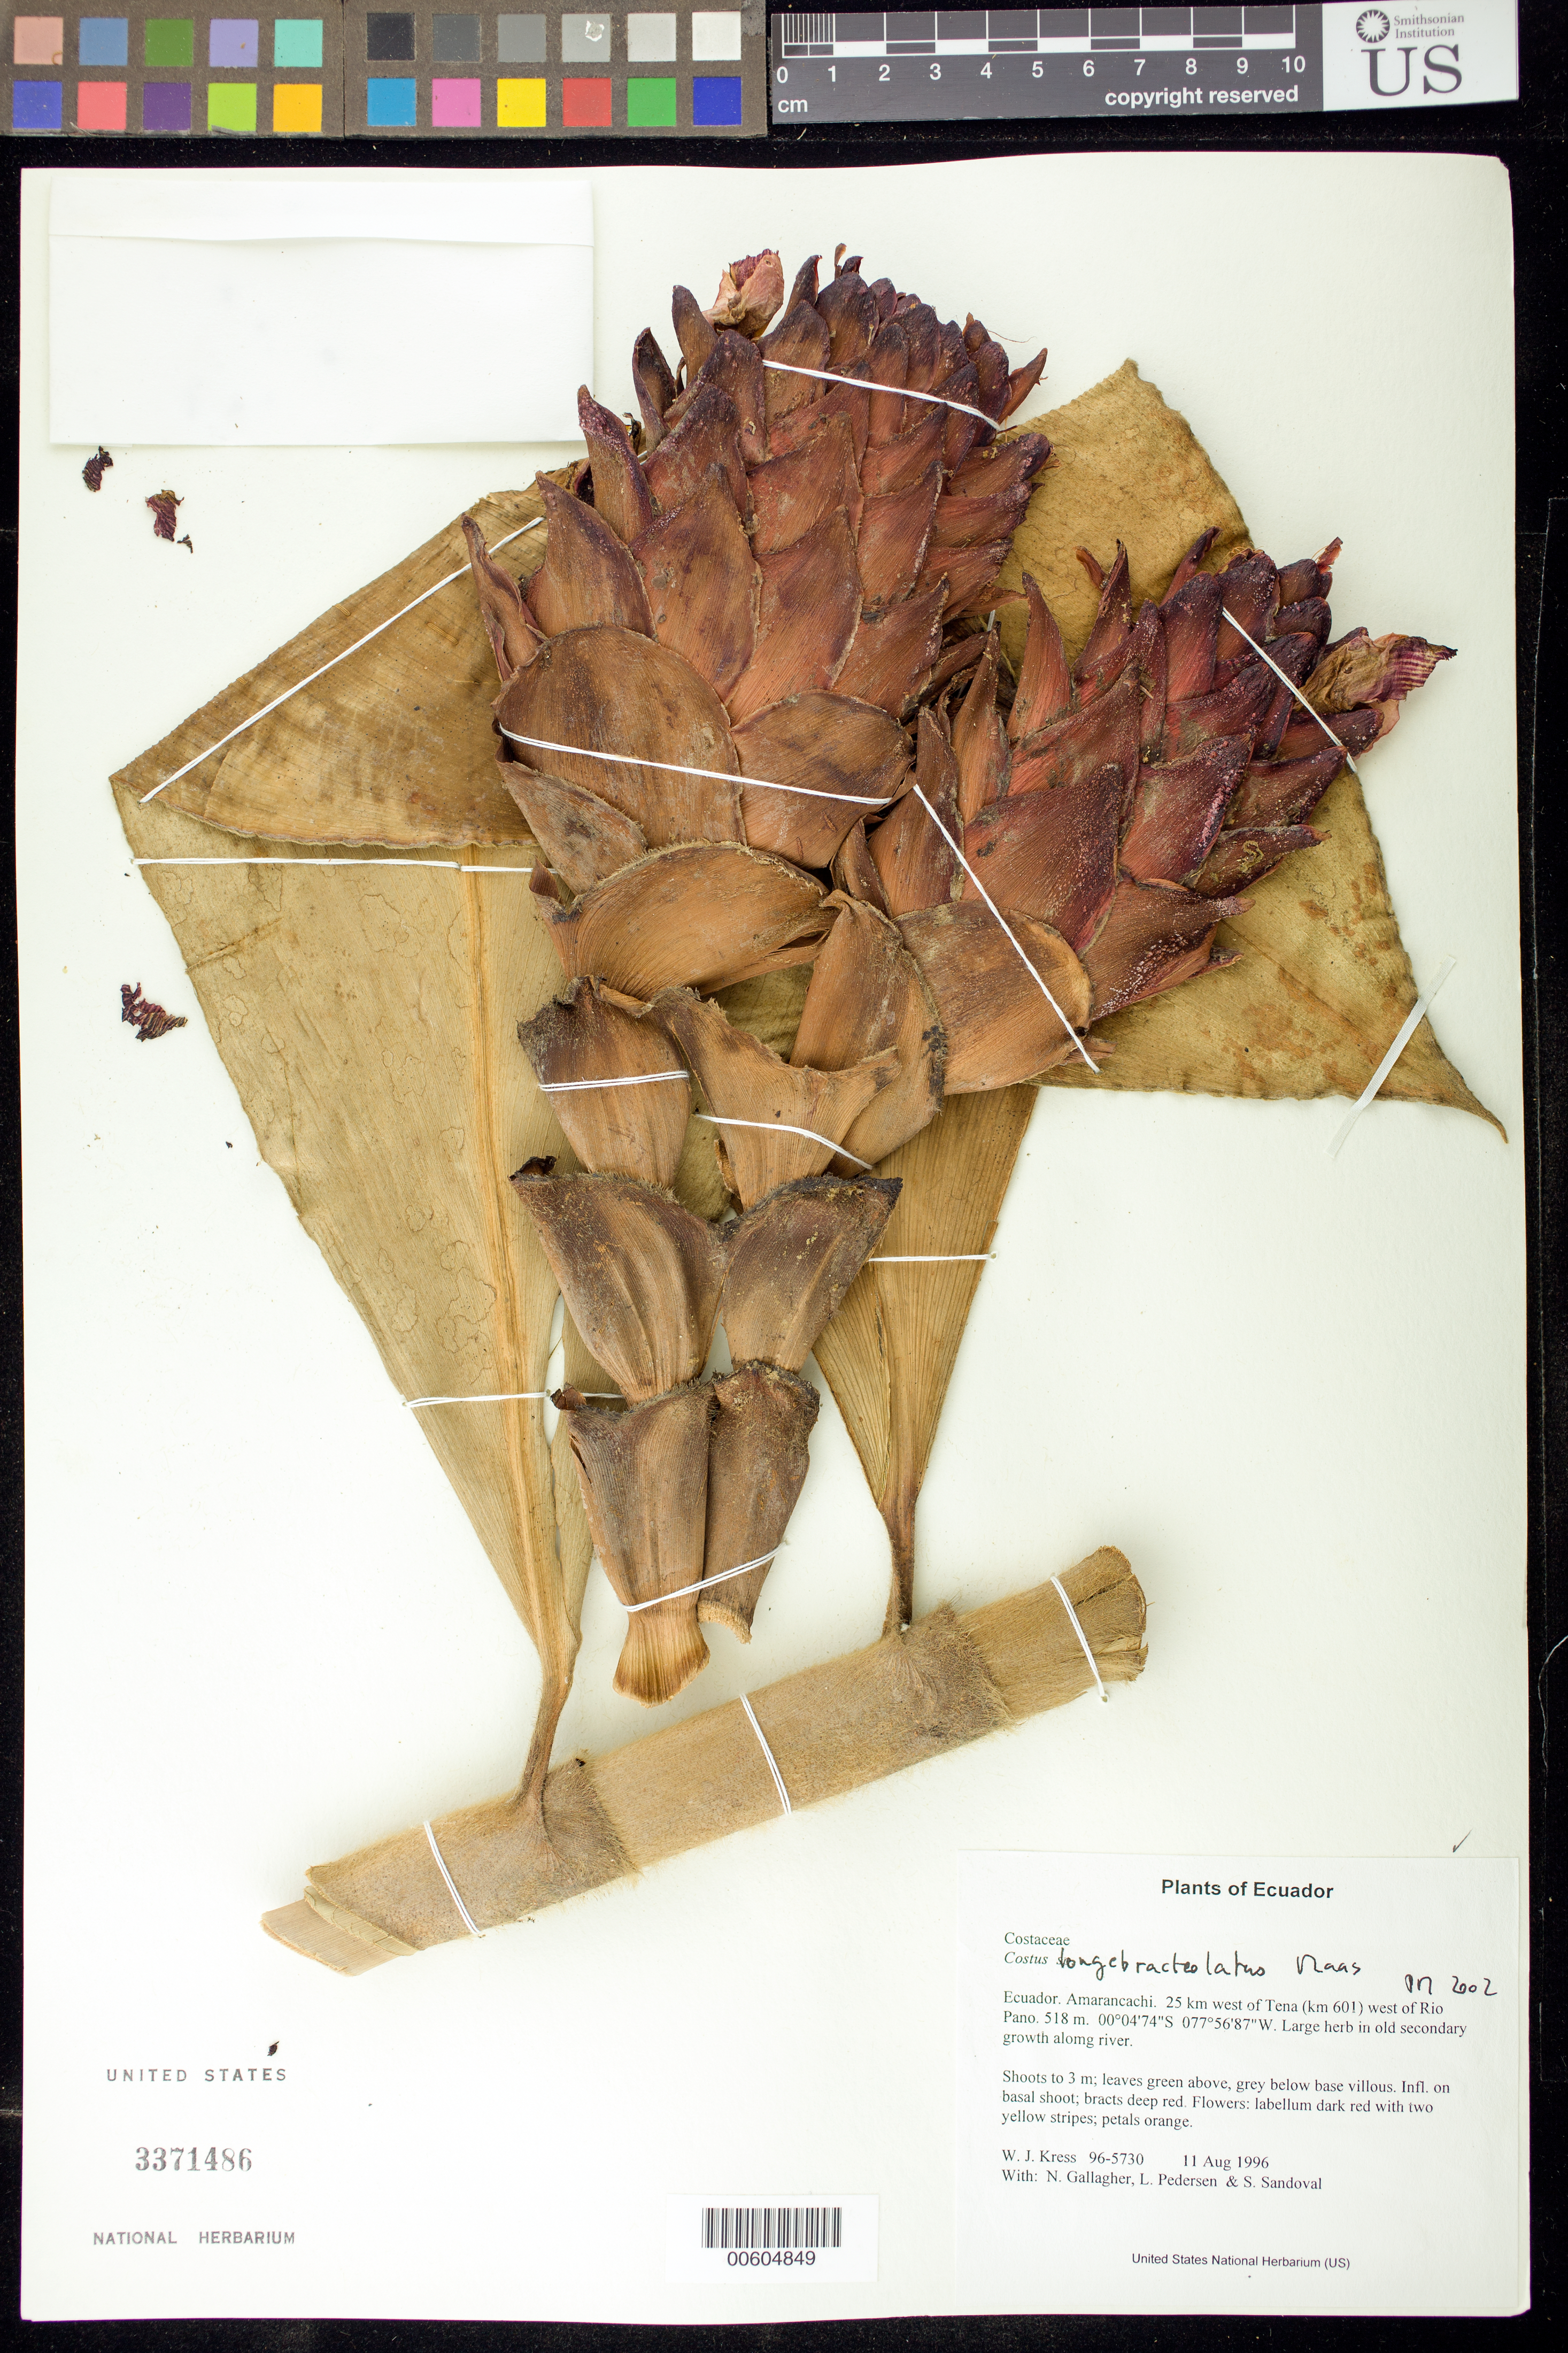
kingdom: Plantae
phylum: Tracheophyta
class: Liliopsida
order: Zingiberales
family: Costaceae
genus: Costus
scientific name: Costus longebracteolatus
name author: Maas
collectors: W. J. Kress, N. L. Gallagher, L. Pedersen & S. Sandoval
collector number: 96-5730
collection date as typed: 11 Aug 1996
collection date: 1996-08-11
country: Ecuador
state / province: Napo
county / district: Amarancachi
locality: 25 km west of Tena (km 601) west of Rio Pano. Amarancachi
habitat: Large herb in old secondary growth alomg river.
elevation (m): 518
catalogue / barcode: US 3371486